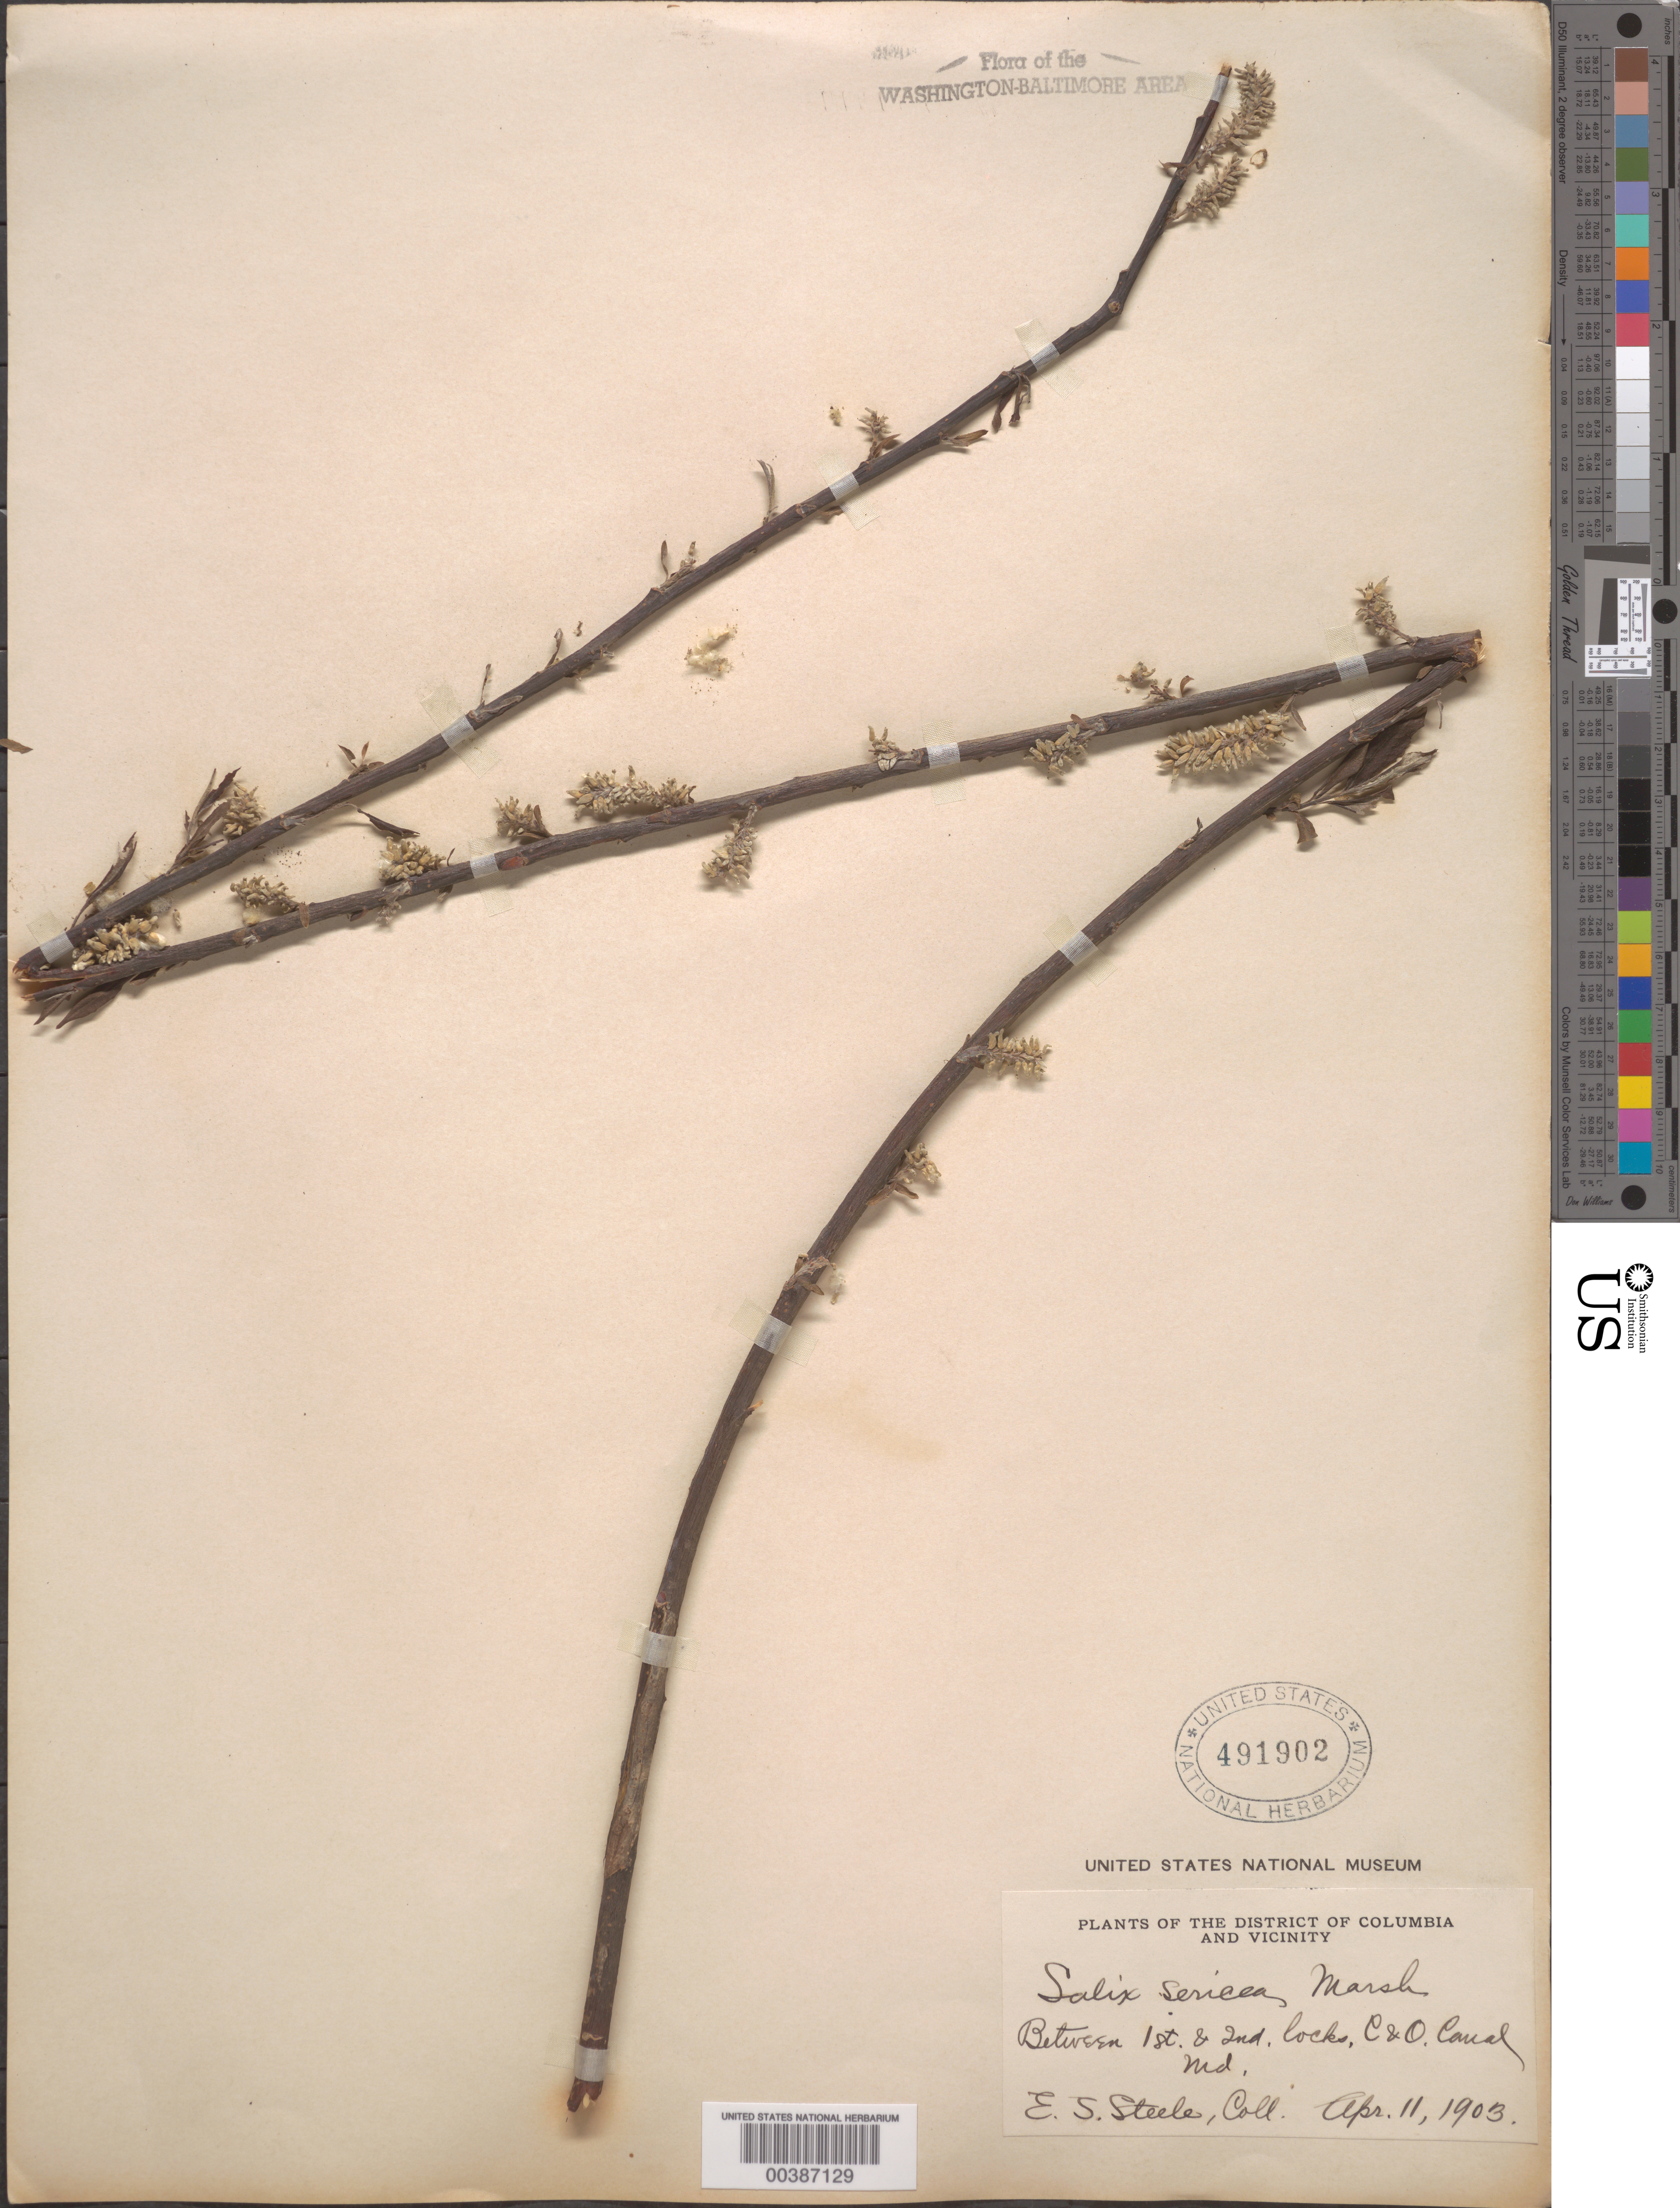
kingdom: Plantae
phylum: Tracheophyta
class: Magnoliopsida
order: Malpighiales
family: Salicaceae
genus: Salix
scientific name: Salix sericea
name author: Marshall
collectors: E. Steele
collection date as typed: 11 Apr 1903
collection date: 1903-04-11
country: United States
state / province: District of Columbia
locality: Between First and Second Locks, C. and O. Canal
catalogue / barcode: US 491902